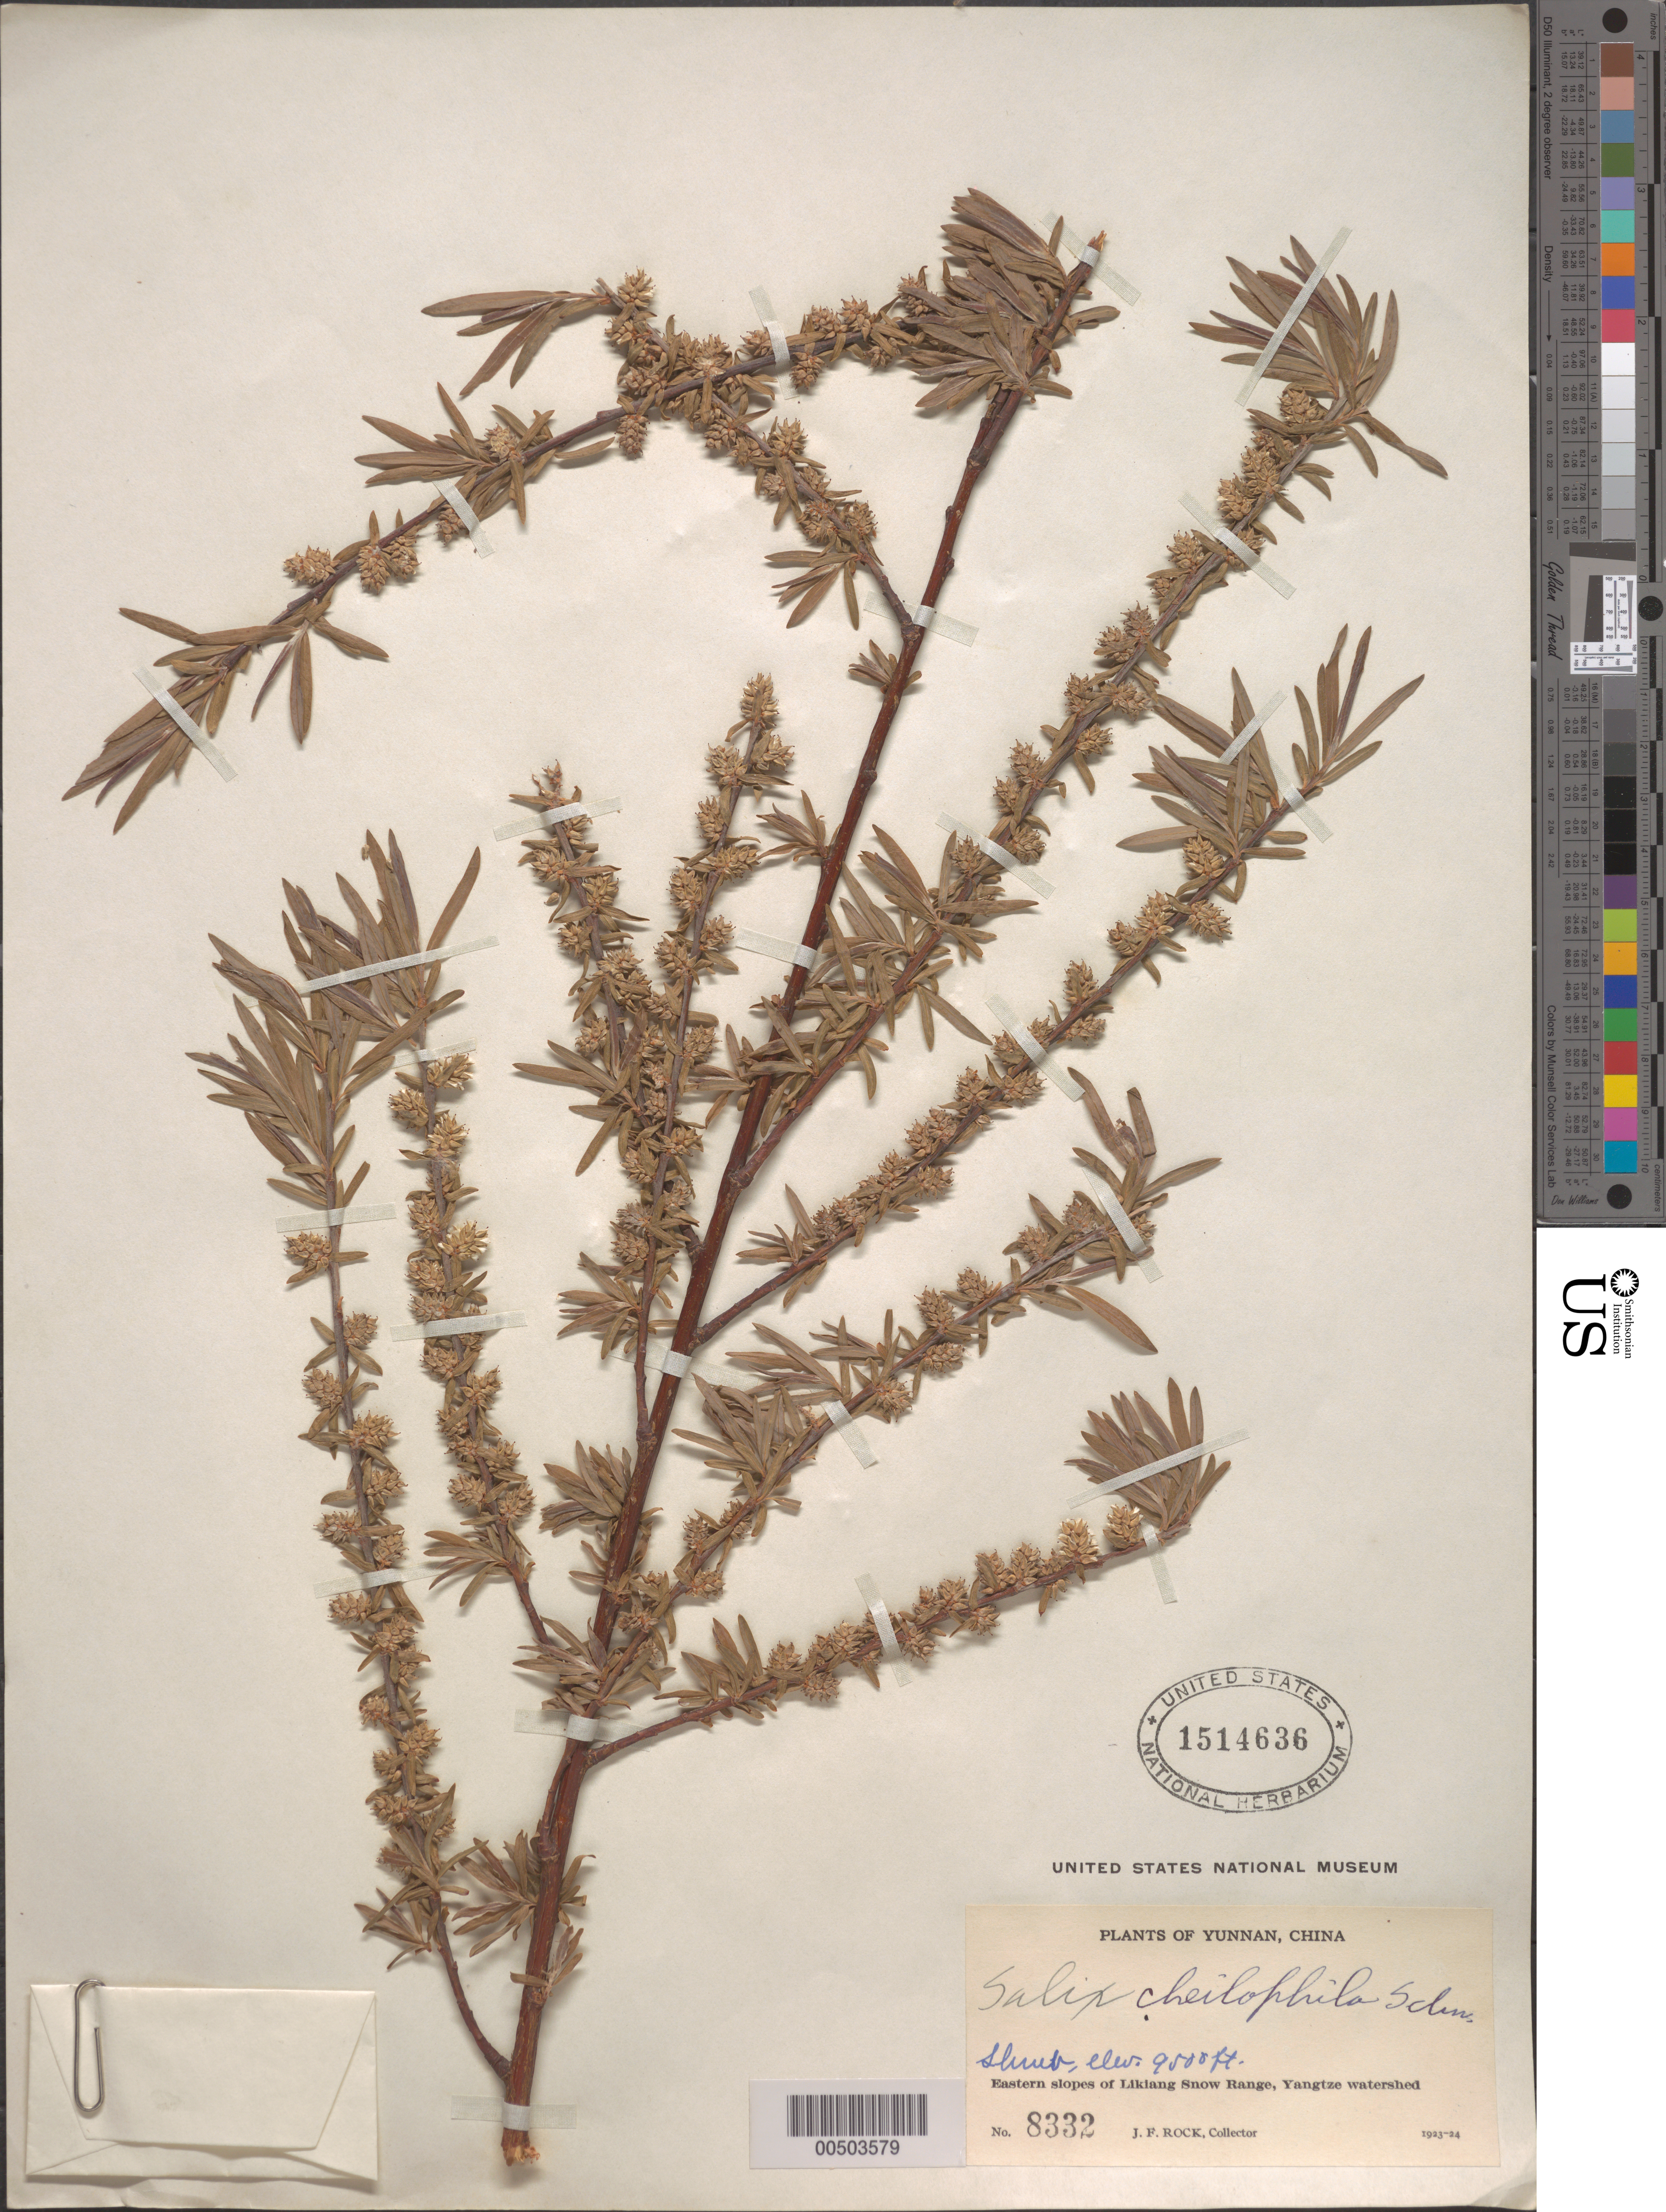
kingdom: Plantae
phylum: Tracheophyta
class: Magnoliopsida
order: Malpighiales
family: Salicaceae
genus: Salix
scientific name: Salix cheilophila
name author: C.K. Schneid. in Sarg.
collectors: J. F. Rock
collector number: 8332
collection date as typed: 1923 to -- --- 1924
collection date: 1923/1924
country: China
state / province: Yunnan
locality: Yangtze watershed, Eastern slopes of Likiang snow range, Likiang (Dayan) District (?)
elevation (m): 2896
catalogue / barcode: US 1514636